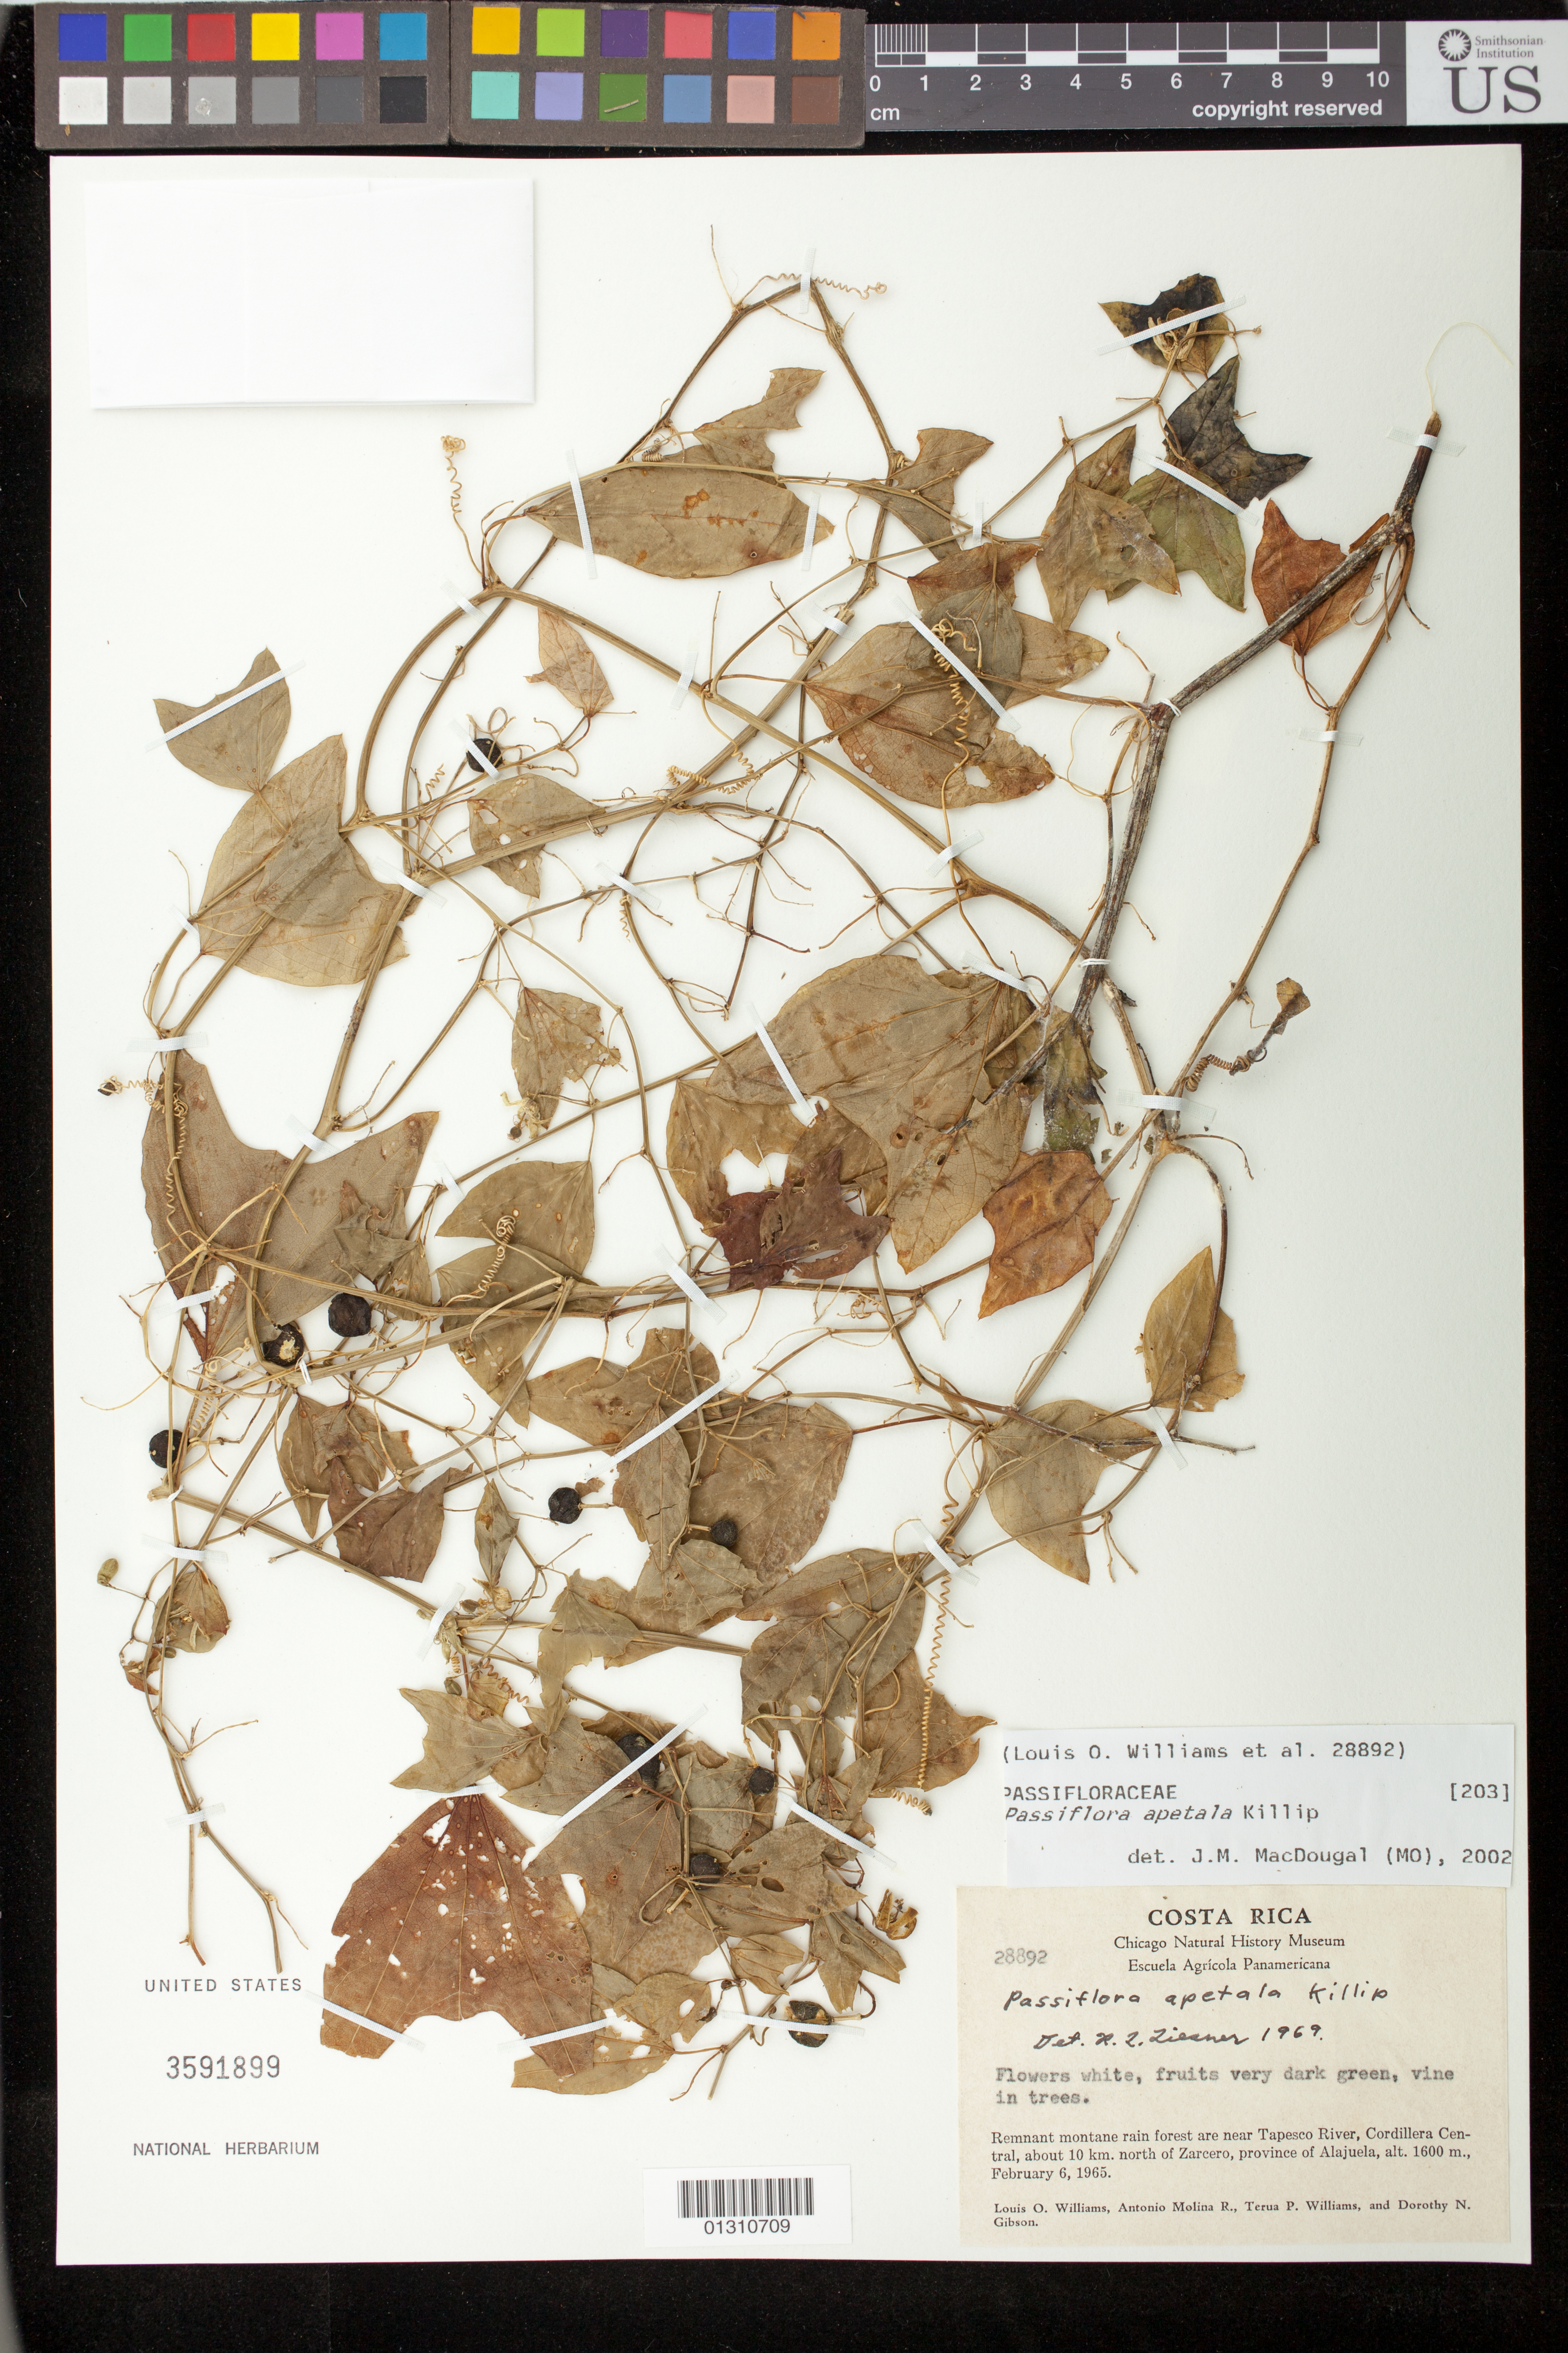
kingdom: Plantae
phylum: Tracheophyta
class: Magnoliopsida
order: Malpighiales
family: Passifloraceae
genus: Passiflora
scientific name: Passiflora apetala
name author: Killip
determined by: MacDougal, John M.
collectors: L. O. Williams, A. Molina R., T. P. Williams & D. N. Gibson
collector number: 28892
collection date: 1965-02-06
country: Costa Rica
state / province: Alajuela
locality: Near Tapesco River, Cordillera Central, about 10 km N of Zarcero.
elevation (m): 1600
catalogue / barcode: US 3591899